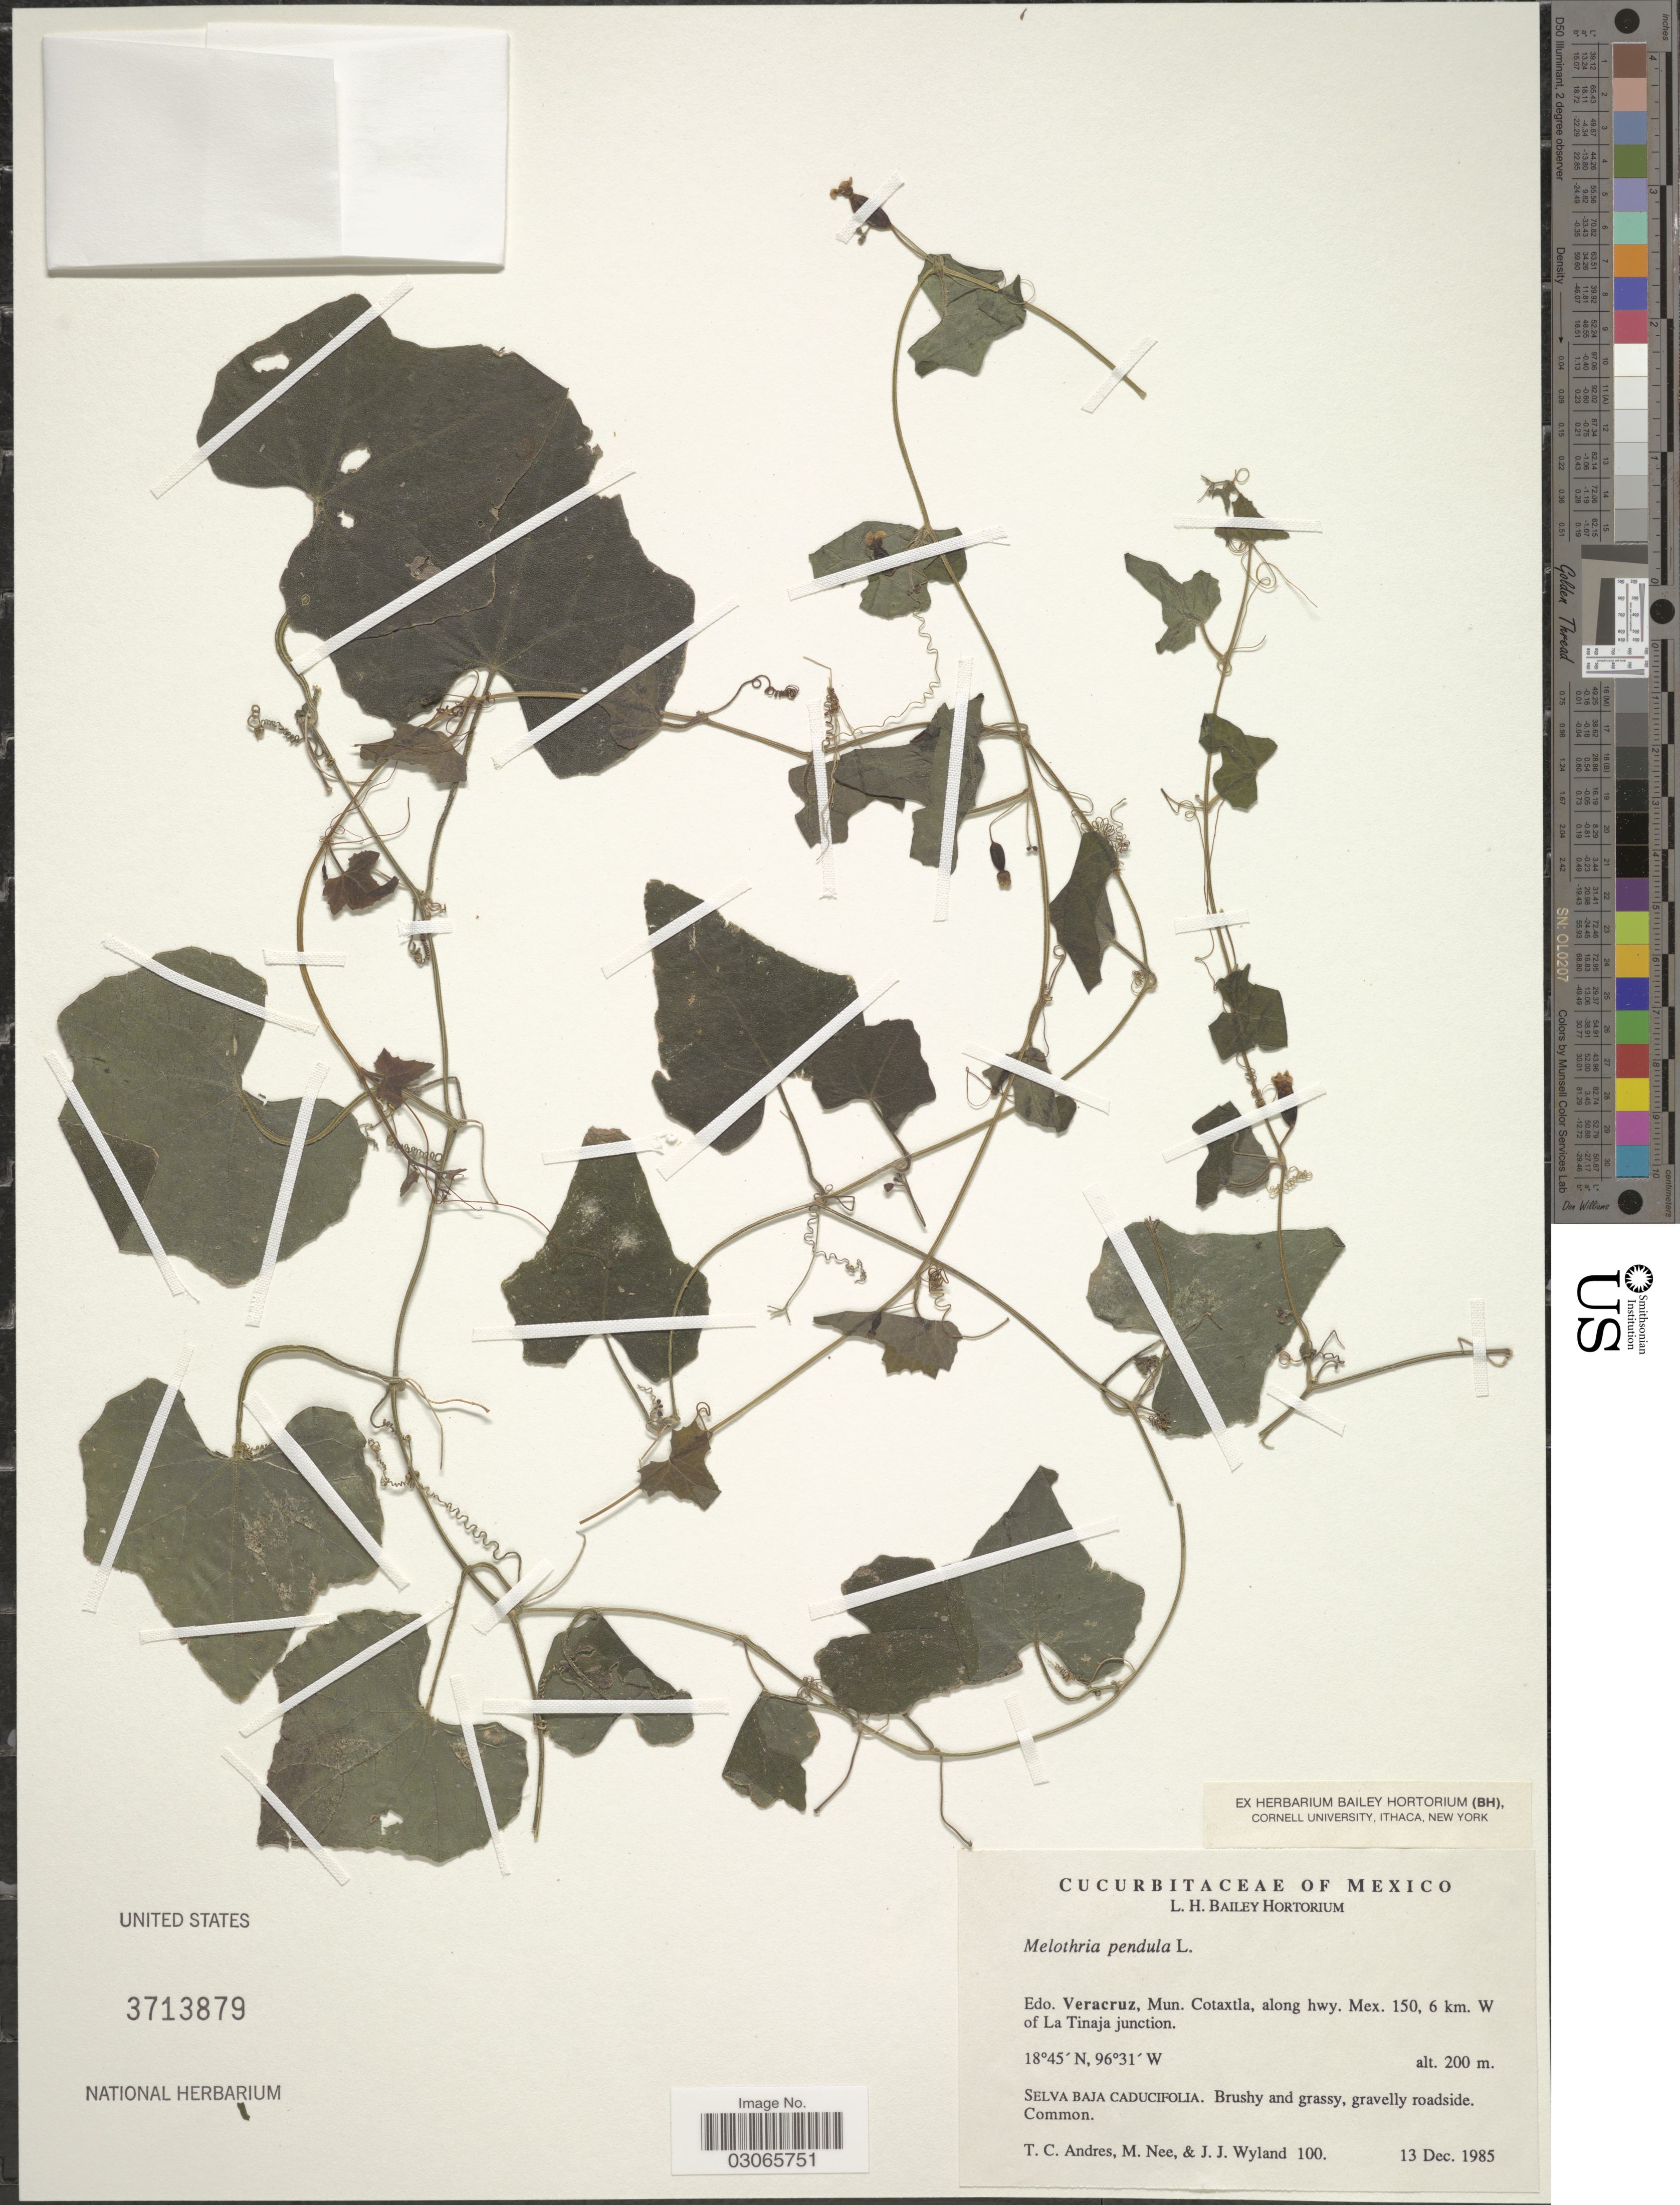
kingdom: Plantae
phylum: Tracheophyta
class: Magnoliopsida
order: Cucurbitales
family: Cucurbitaceae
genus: Melothria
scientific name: Melothria pendula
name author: L.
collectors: T. C. Andres & M. Nee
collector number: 100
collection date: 1985-12-13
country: Mexico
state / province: Veracruz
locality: Mun. Cotaxtla, along hwy. Mex. 150, 6 km. W of La Tinaja junction.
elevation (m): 200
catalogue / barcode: US 3713879